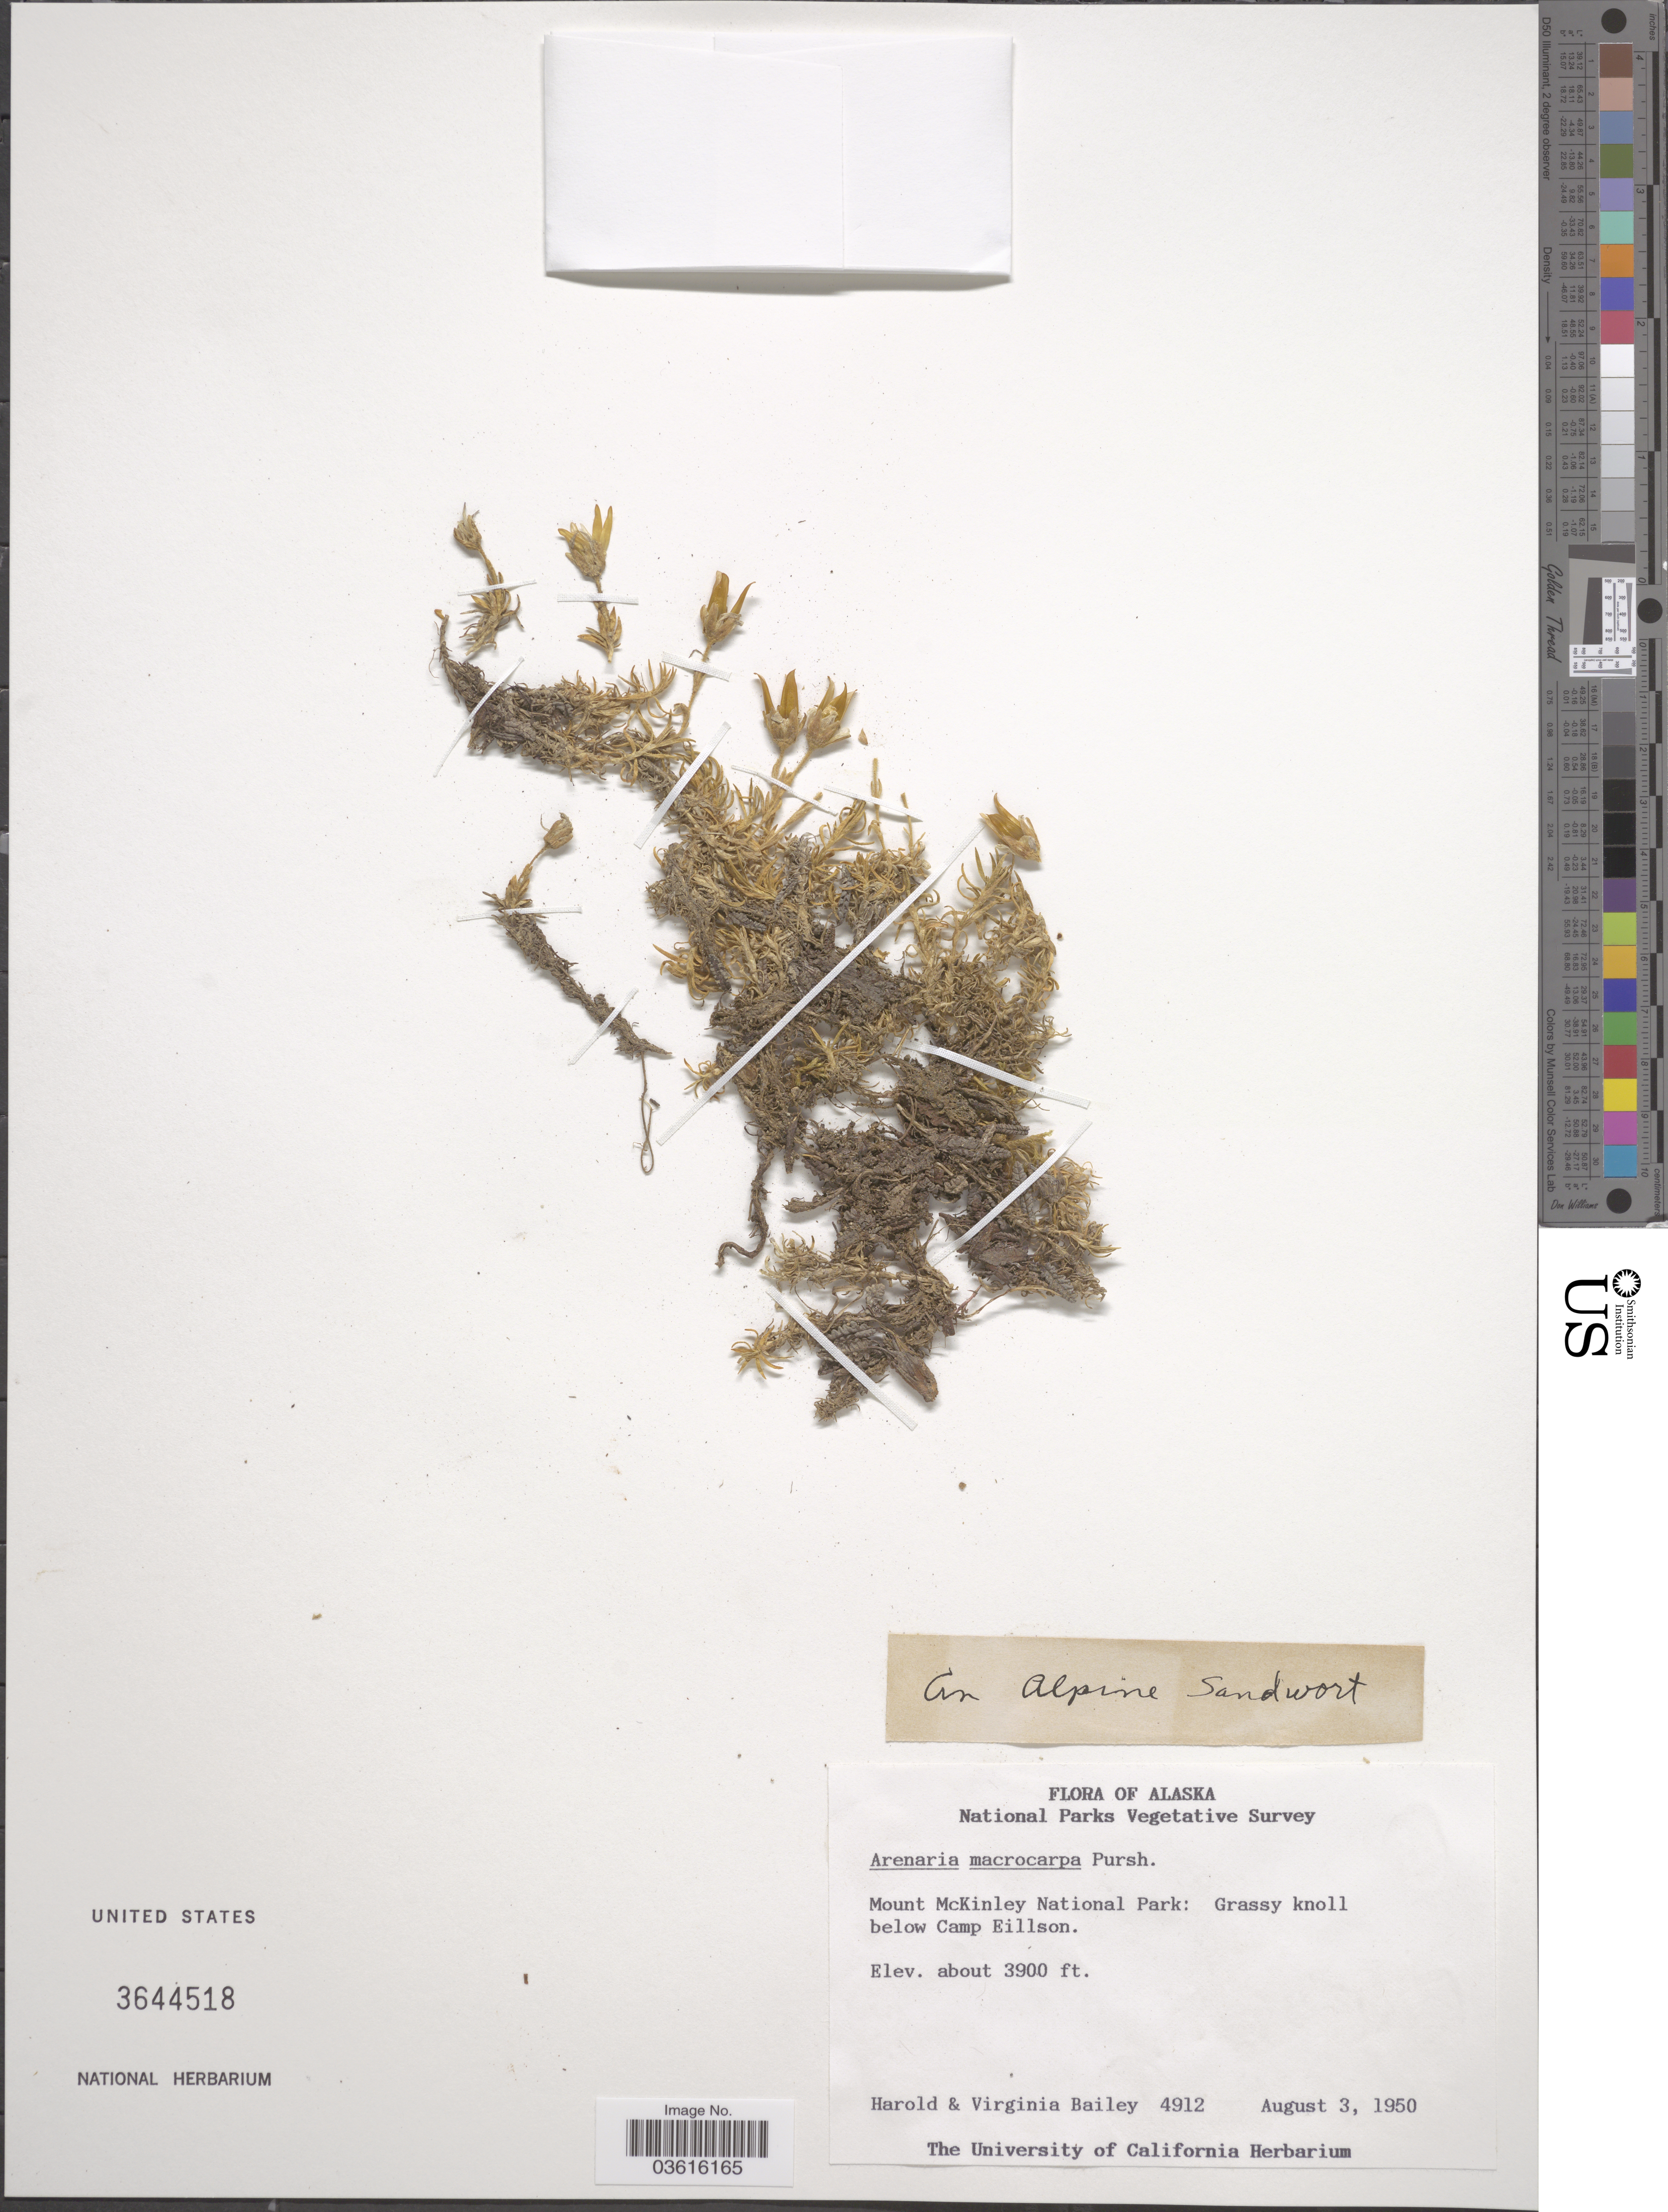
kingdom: Plantae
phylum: Tracheophyta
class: Magnoliopsida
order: Caryophyllales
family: Caryophyllaceae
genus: Pseudocherleria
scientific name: Pseudocherleria macrocarpa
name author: (Pursh) Dillenb. & Kadereit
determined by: U.S. National Herbarium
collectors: H. Bailey & V. L. Bailey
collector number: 4912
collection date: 1950-08-03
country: United States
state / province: Alaska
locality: National Parks Vegetative [unsure placement]. Mount McKinley National Park: Grassy knoll below Camp Eillson.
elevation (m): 1189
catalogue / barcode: US 3644518